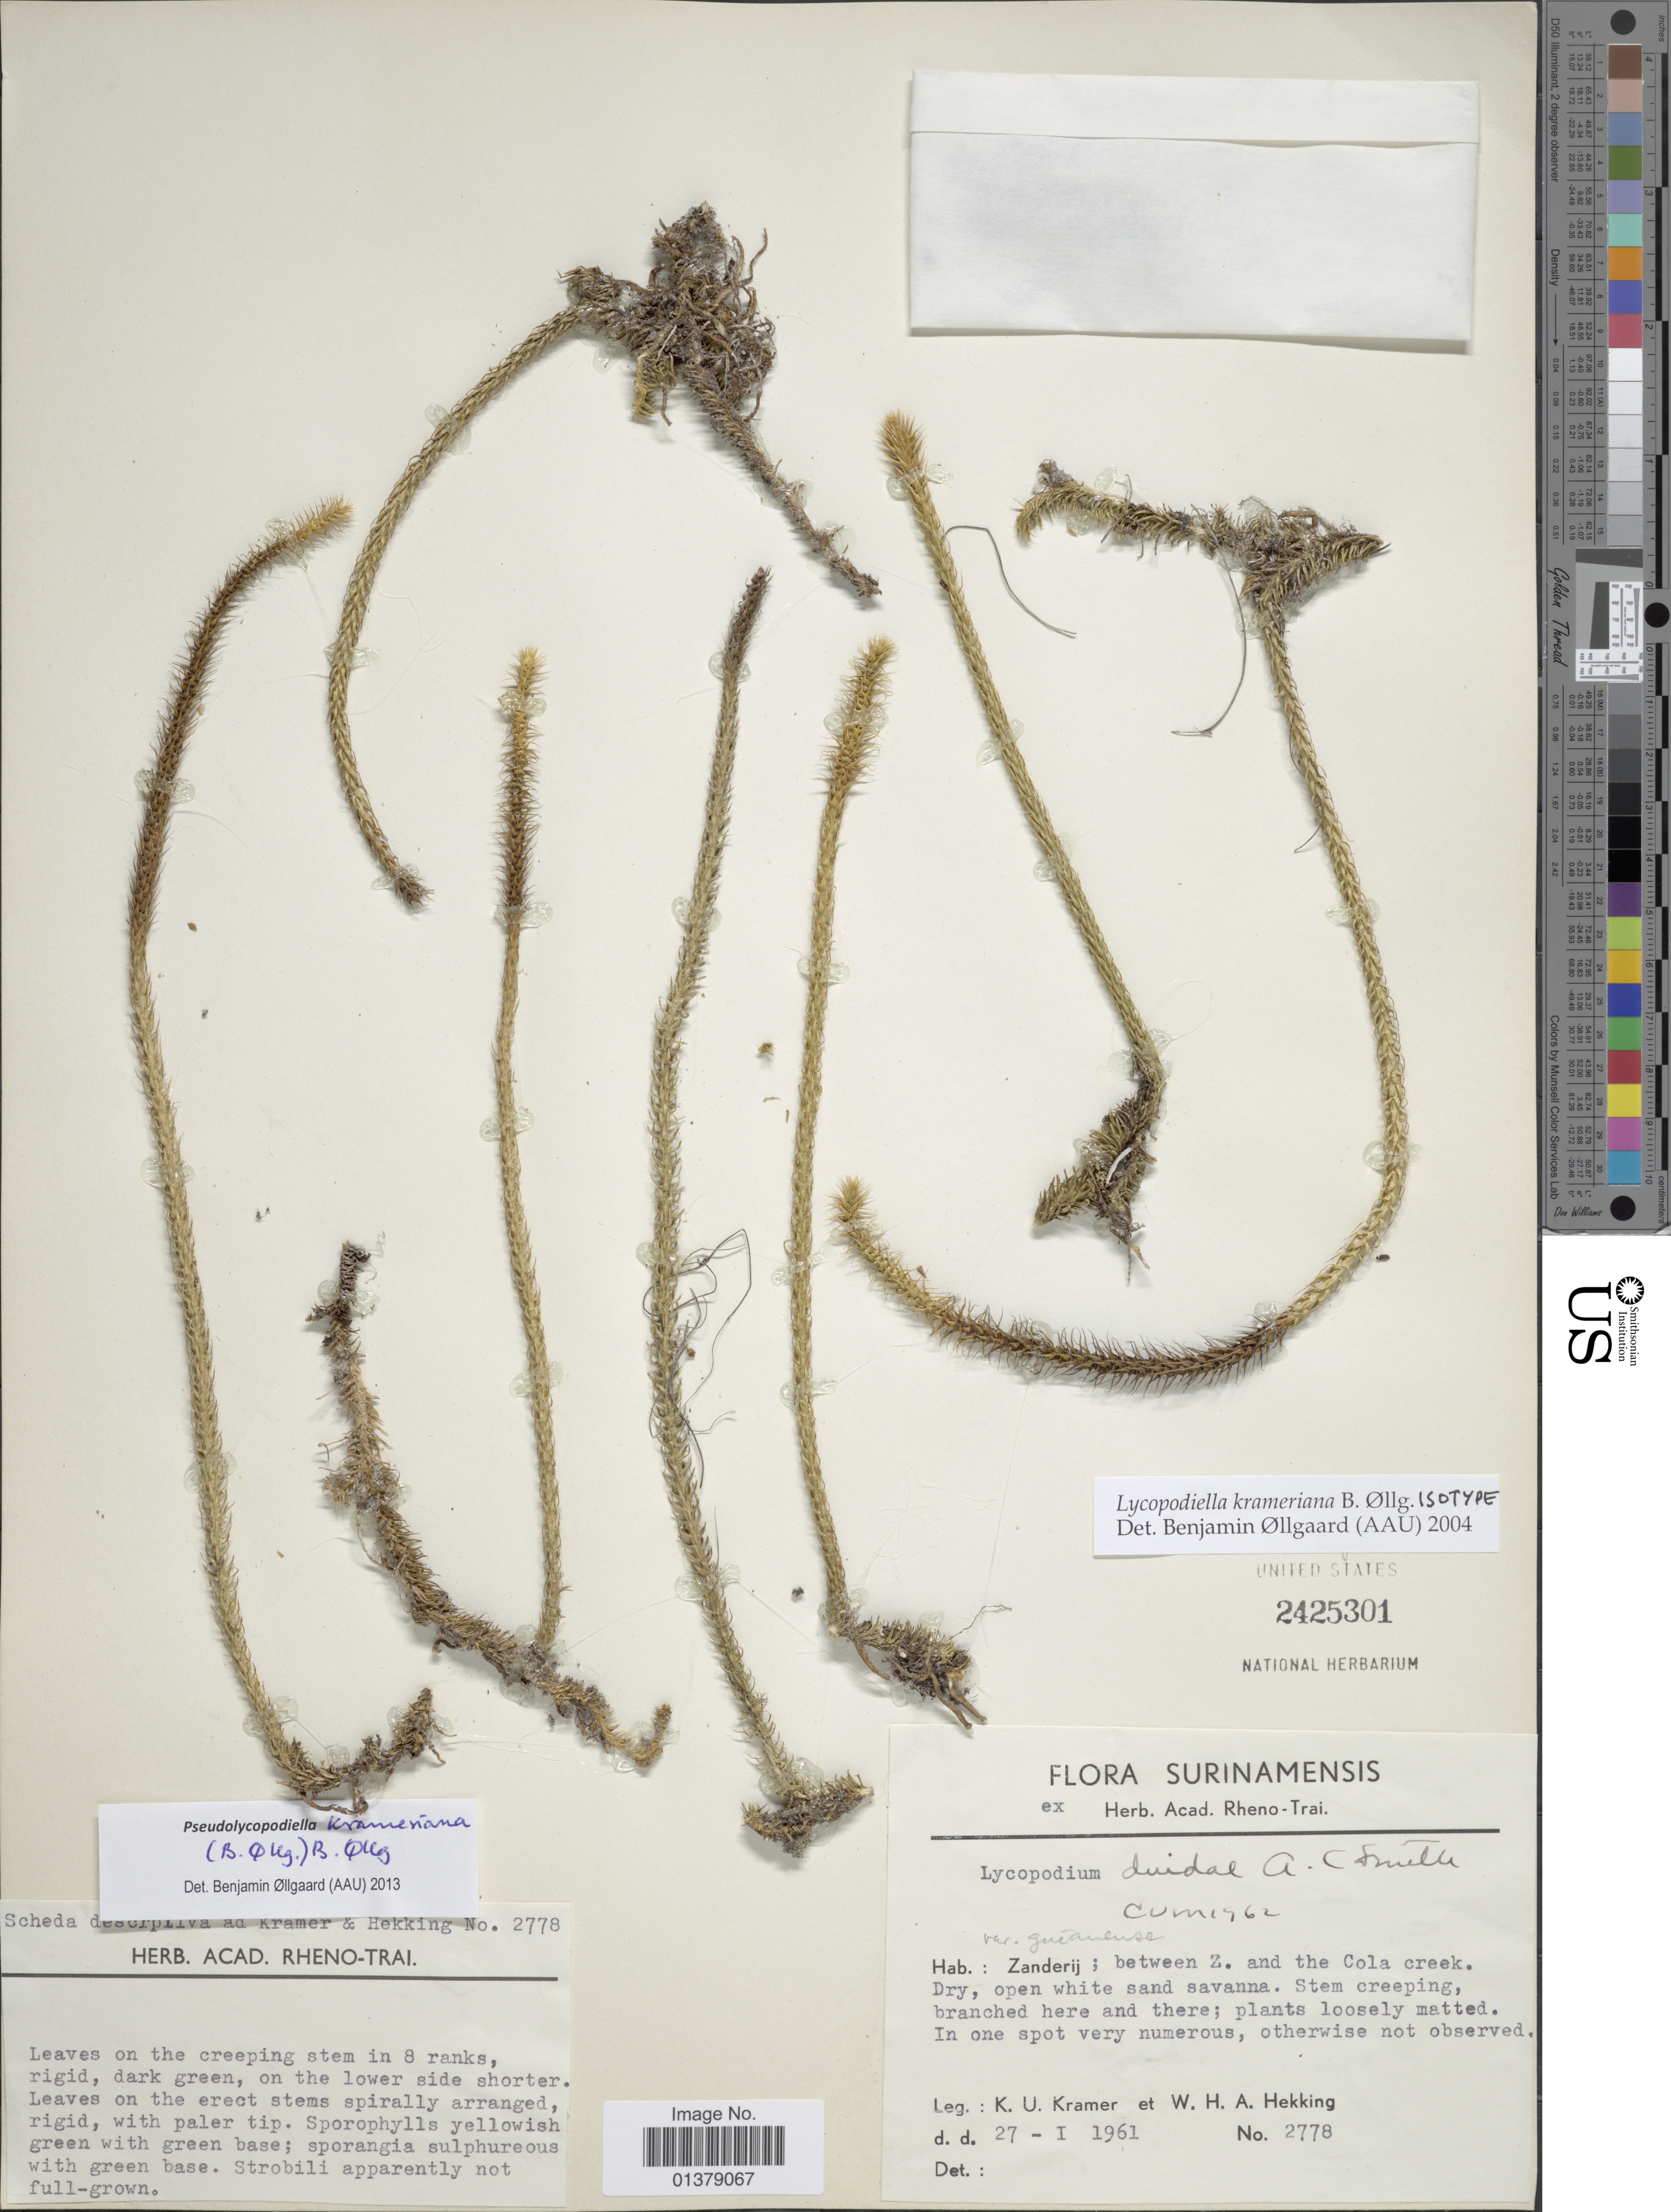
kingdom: Plantae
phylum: Tracheophyta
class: Lycopodiopsida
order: Lycopodiales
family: Lycopodiaceae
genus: Palhinhaea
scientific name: Palhinhaea cernua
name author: (L.) Vasc. & Franco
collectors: K. U. Kramer & W. H. A. Hekking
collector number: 2778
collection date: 1961-01-27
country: Suriname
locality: Zanderij; between Z. and the Cola Creek, dry, open white sand savanna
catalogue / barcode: US 2425301